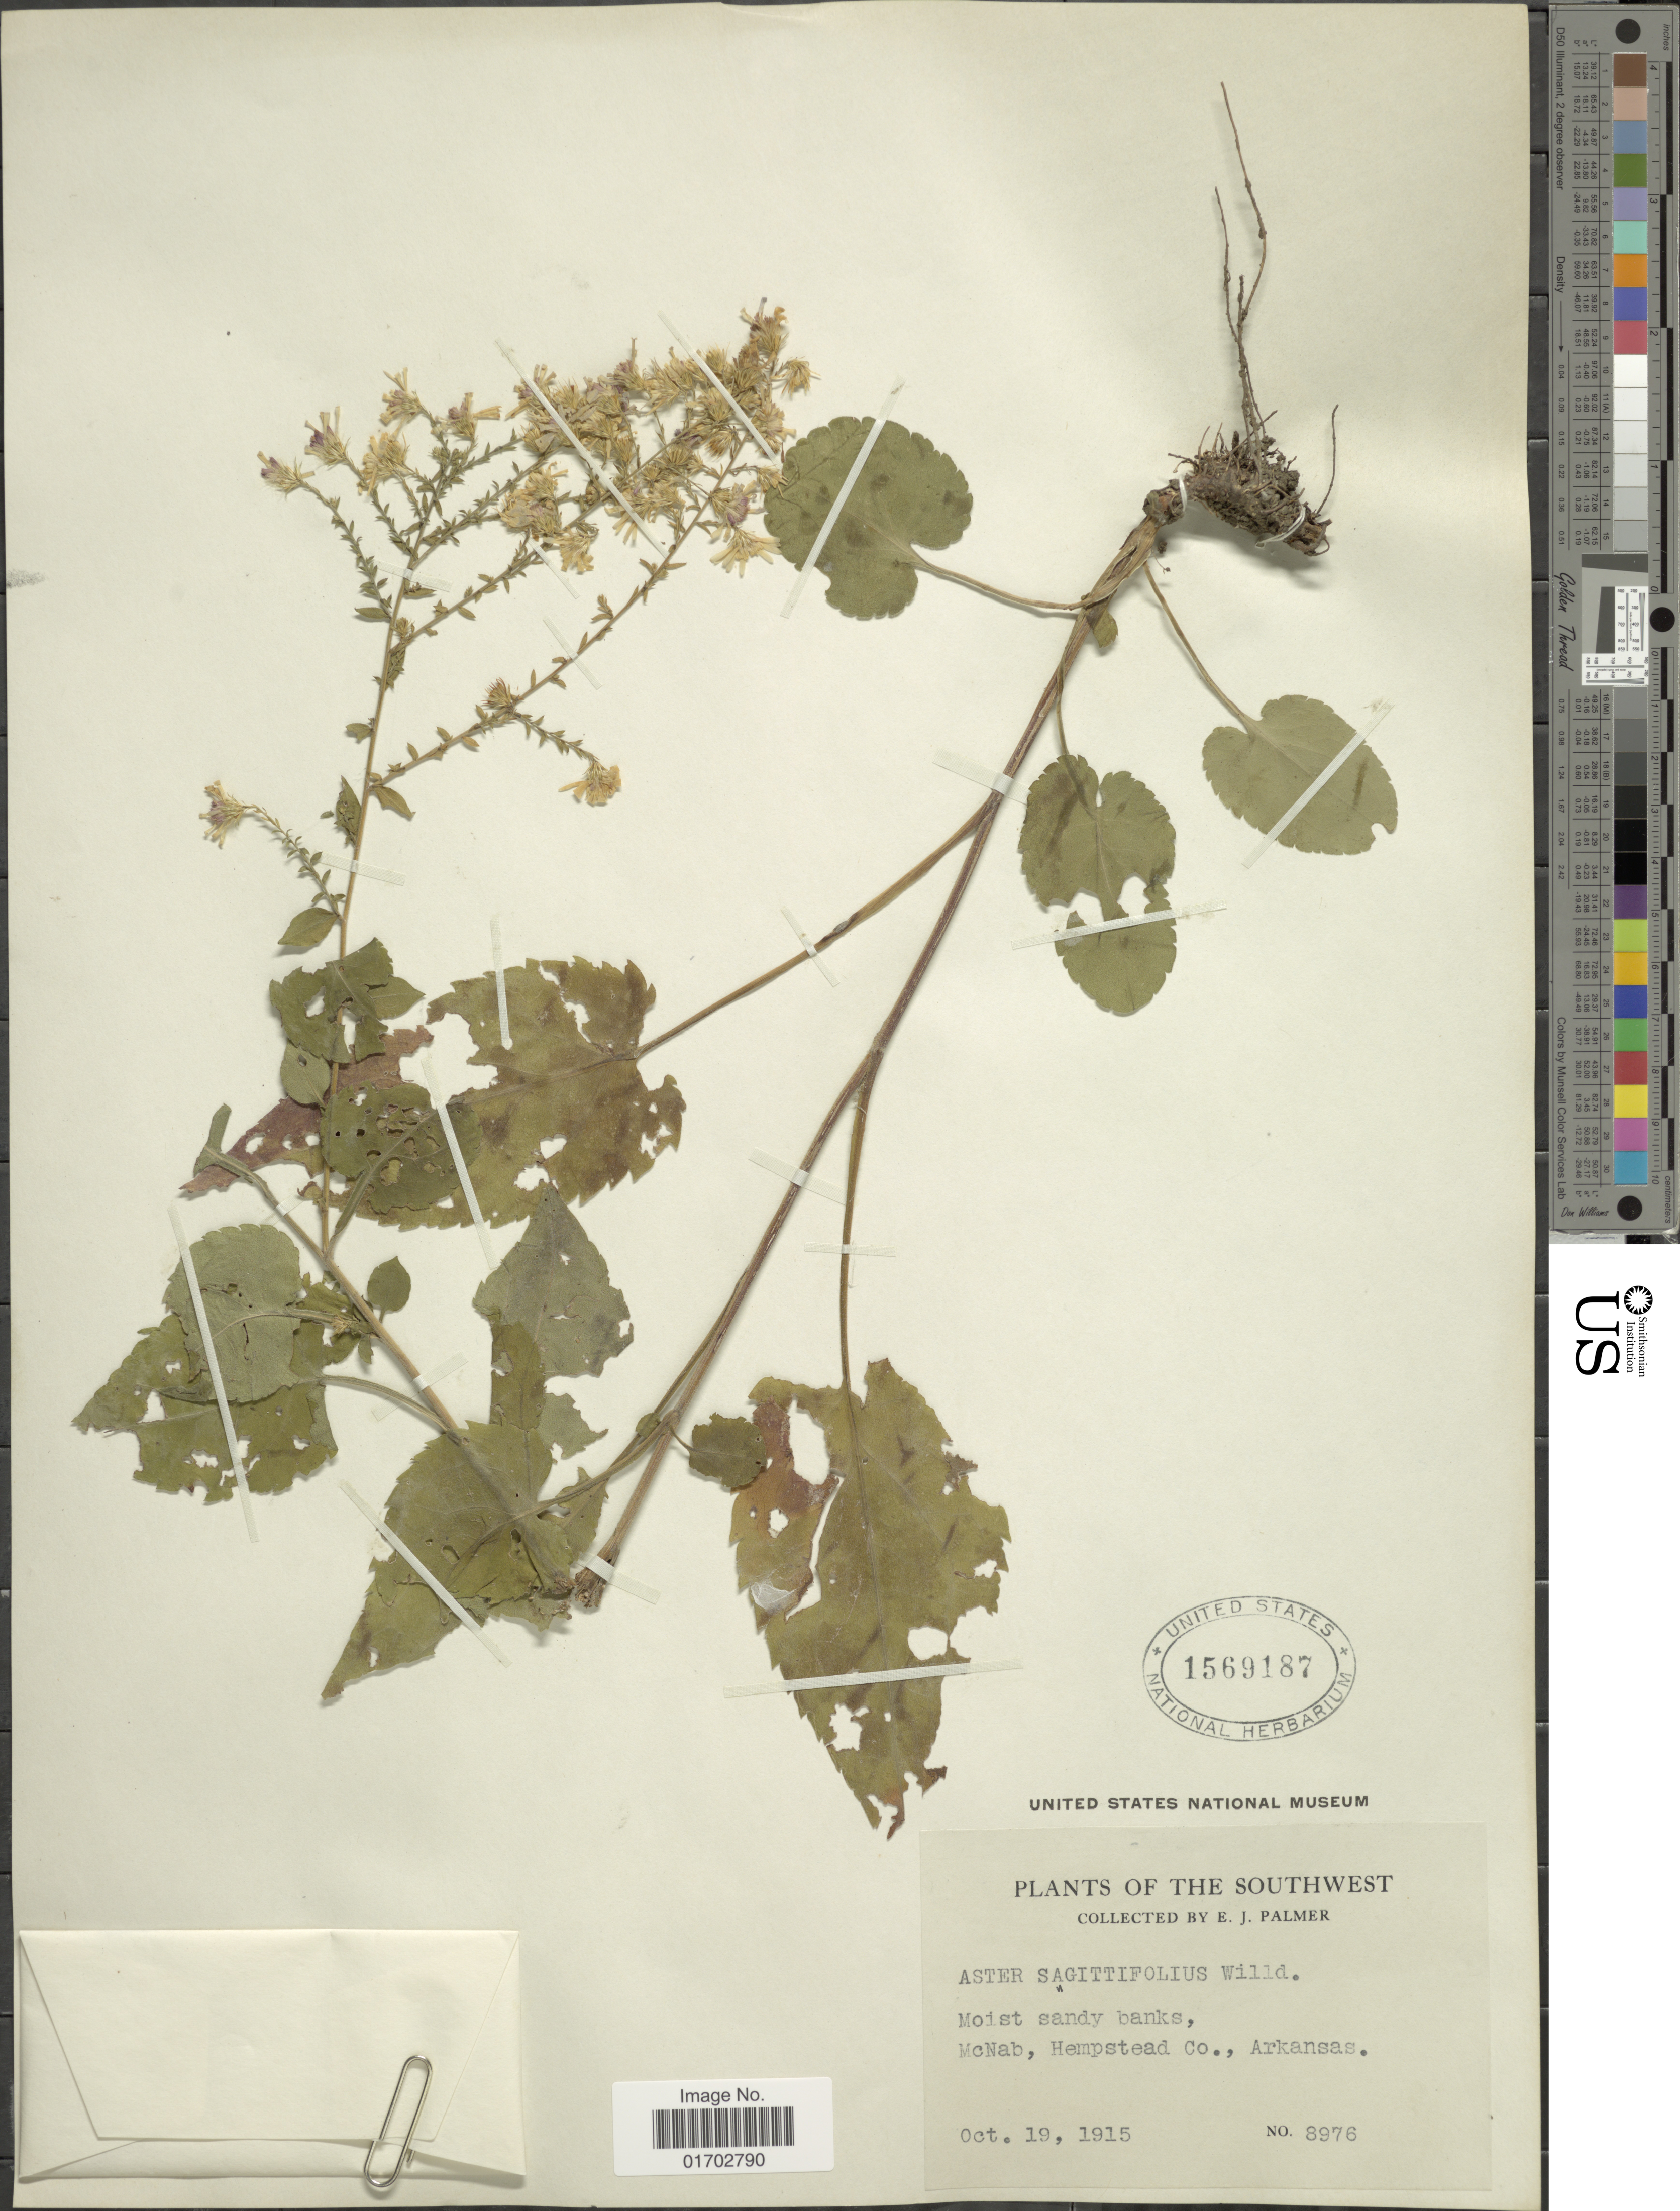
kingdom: Plantae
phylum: Tracheophyta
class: Magnoliopsida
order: Asterales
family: Asteraceae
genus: Symphyotrichum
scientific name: Symphyotrichum sagittifolium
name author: (Wedem. ex Willd.) G.L. Nesom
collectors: E. J. Palmer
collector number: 8976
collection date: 1915-10-19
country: United States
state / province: Arkansas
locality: The Southwest, McNab, Hempstead Co.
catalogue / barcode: US 1569187